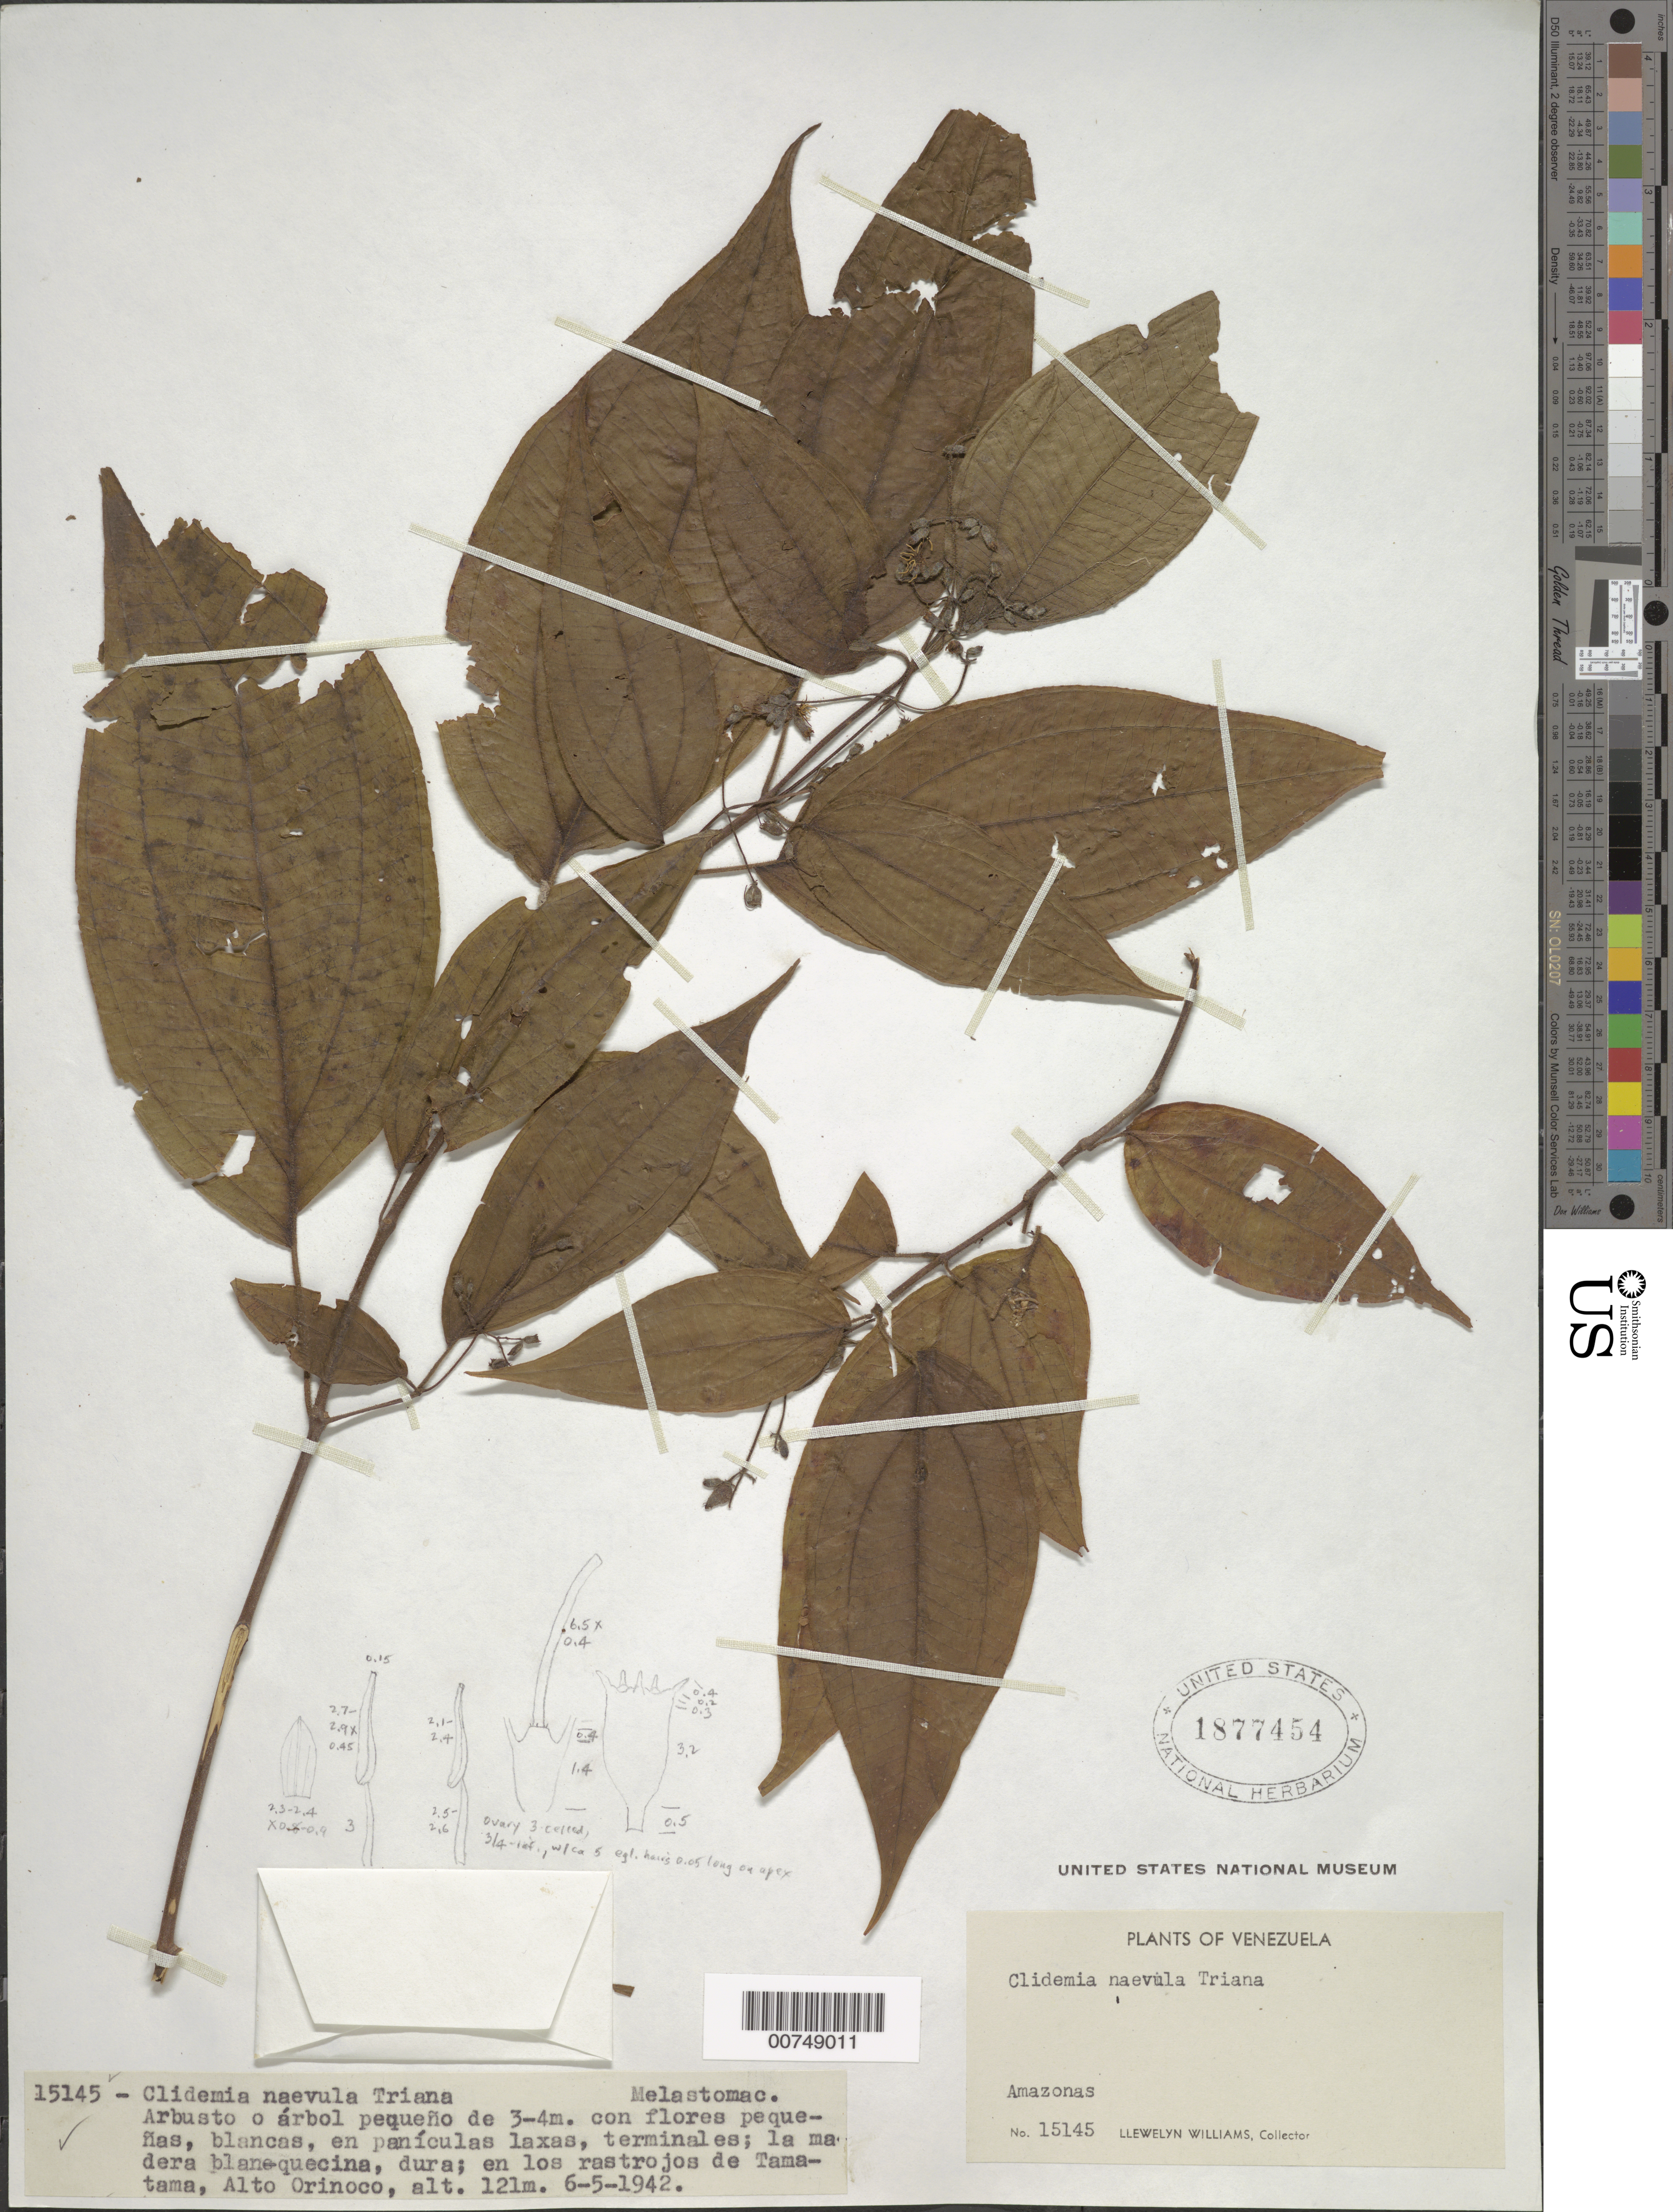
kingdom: Plantae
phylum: Tracheophyta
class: Magnoliopsida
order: Myrtales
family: Melastomataceae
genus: Clidemia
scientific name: Clidemia naevula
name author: (Naudin) Triana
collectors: Ll. Williams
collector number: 15145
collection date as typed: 6-May-42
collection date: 1942-05-06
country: Venezuela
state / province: Amazonas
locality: Tamatama, Río Orinoco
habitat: Rastrojos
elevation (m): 121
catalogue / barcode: US 1877454